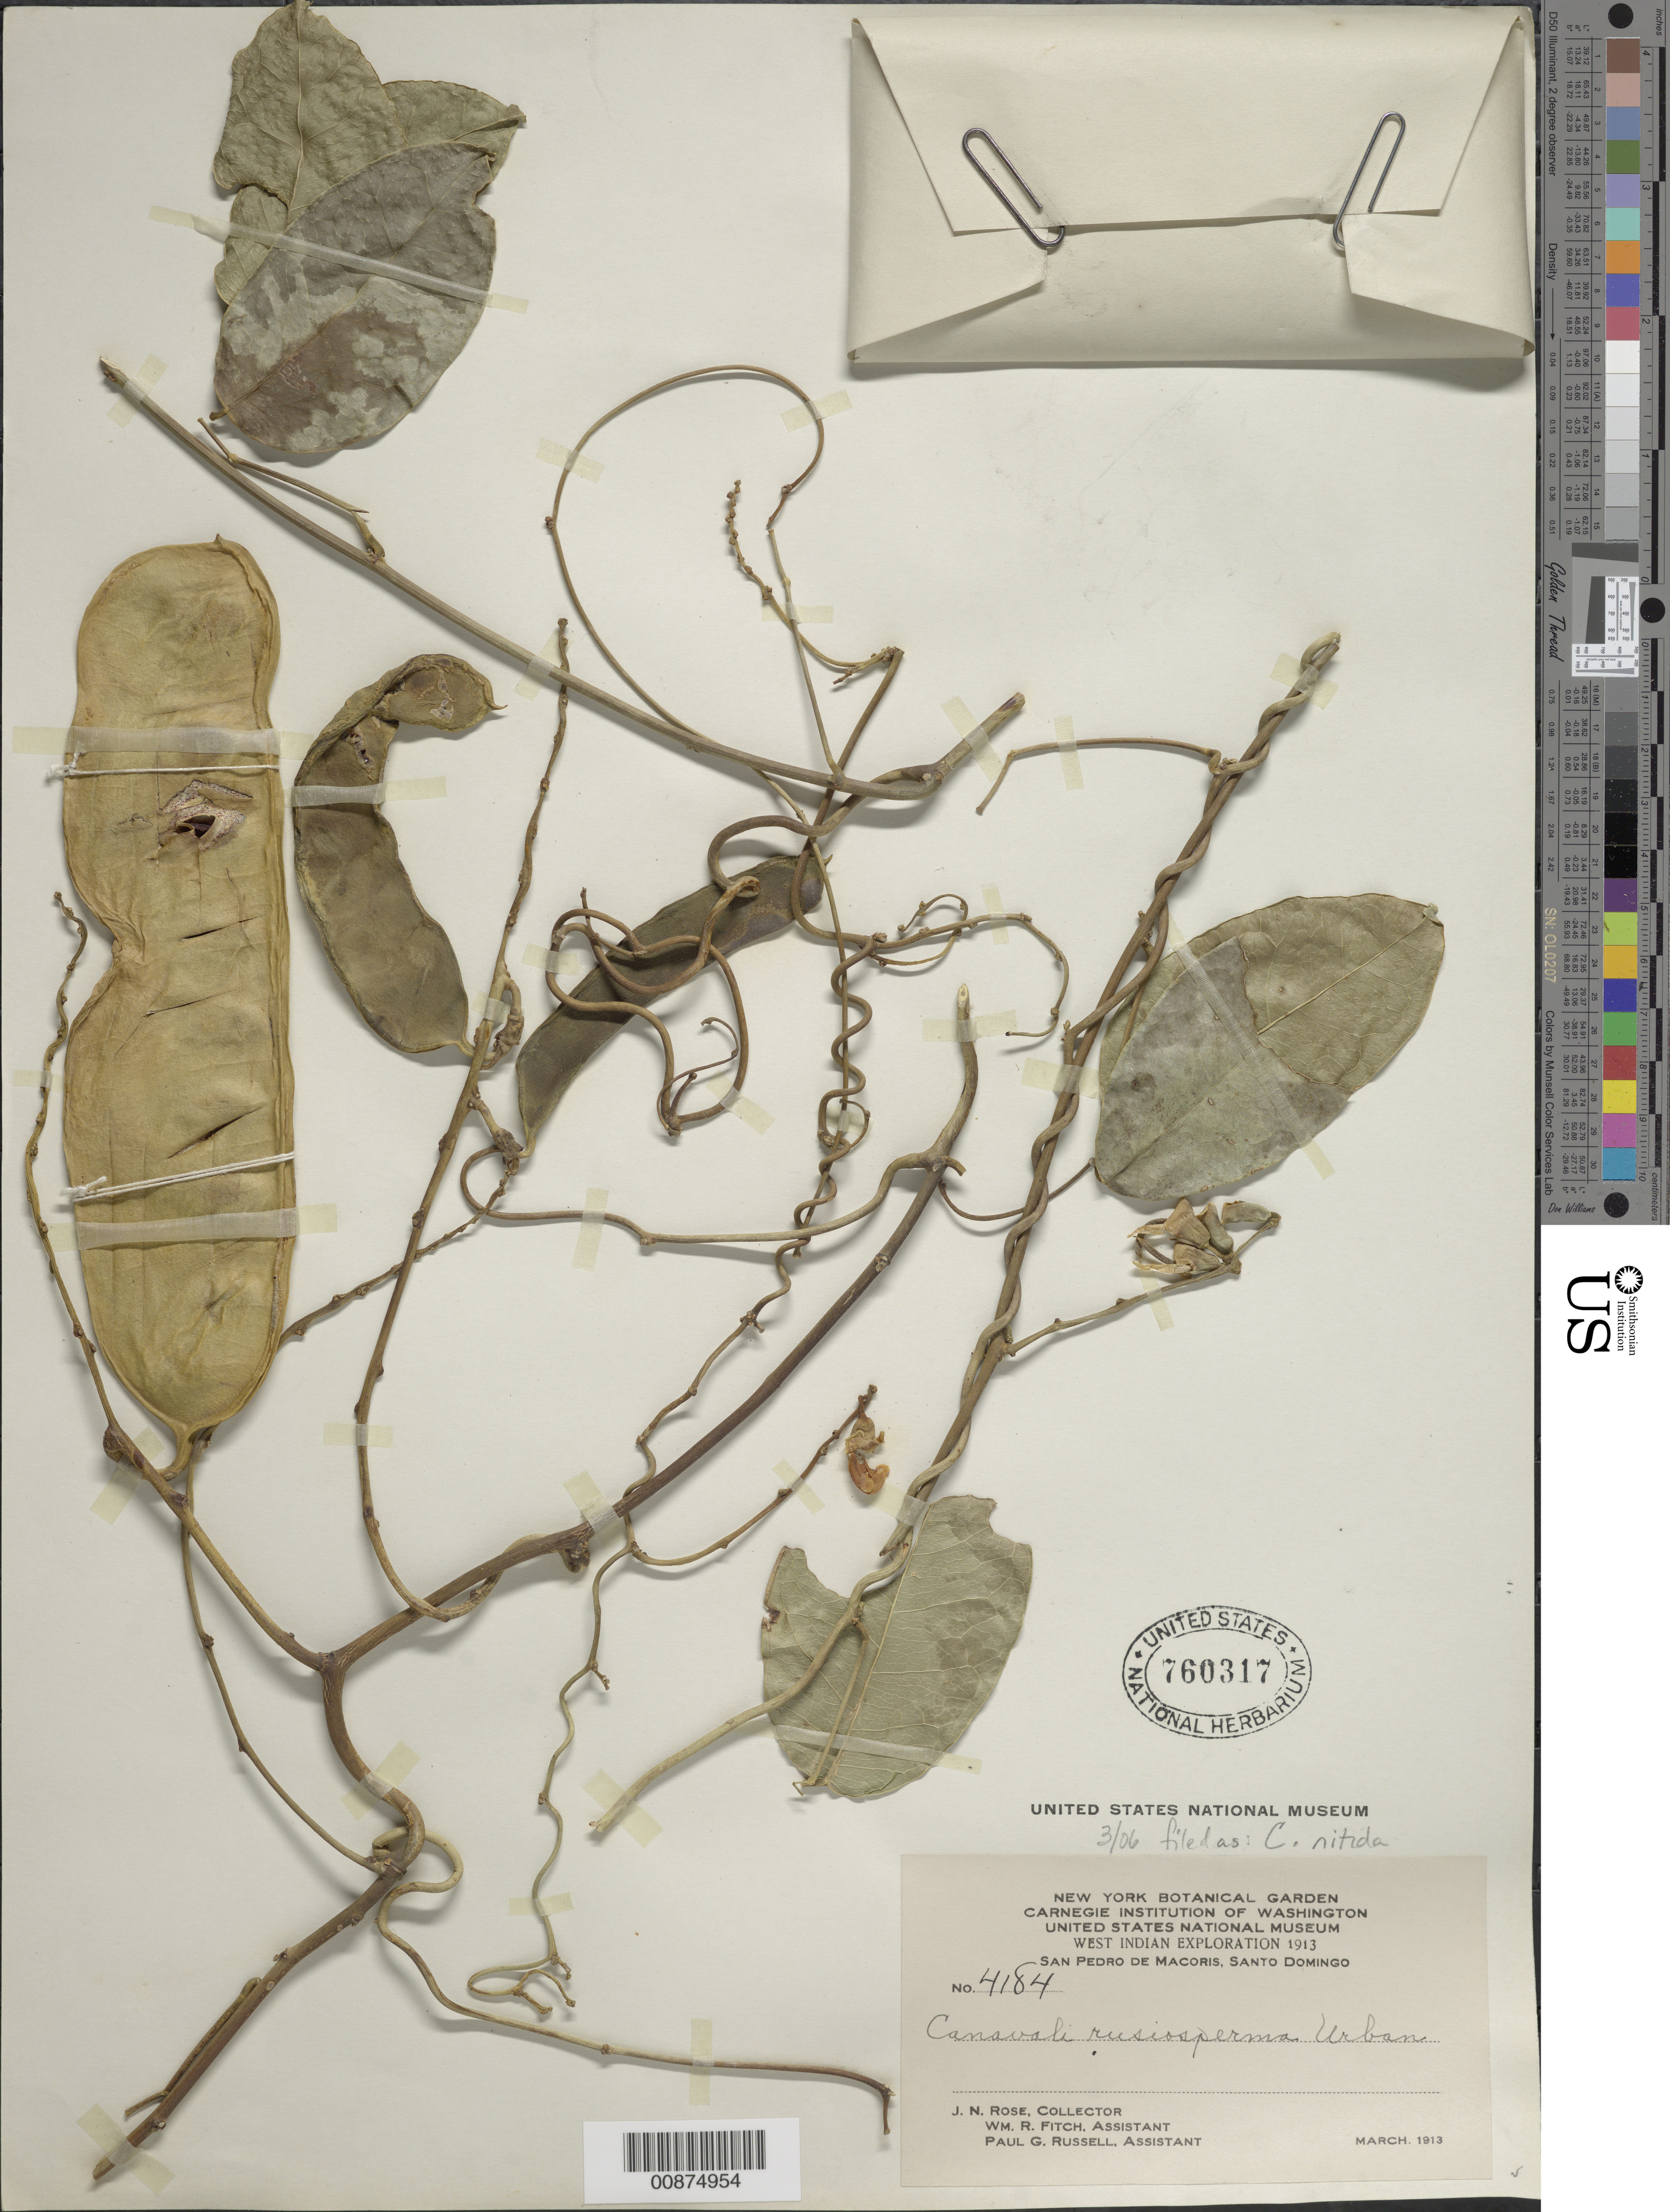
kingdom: Plantae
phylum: Tracheophyta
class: Magnoliopsida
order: Fabales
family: Fabaceae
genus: Canavalia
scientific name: Canavalia nitida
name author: (Cav.) Piper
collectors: J. N. Rose, W. R. Fitch & P. G. Russell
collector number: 4184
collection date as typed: Mar 1913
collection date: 1913-03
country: Dominican Republic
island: Hispaniola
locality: San Pedro de Macorís, Santo Domingo.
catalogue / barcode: US 760317